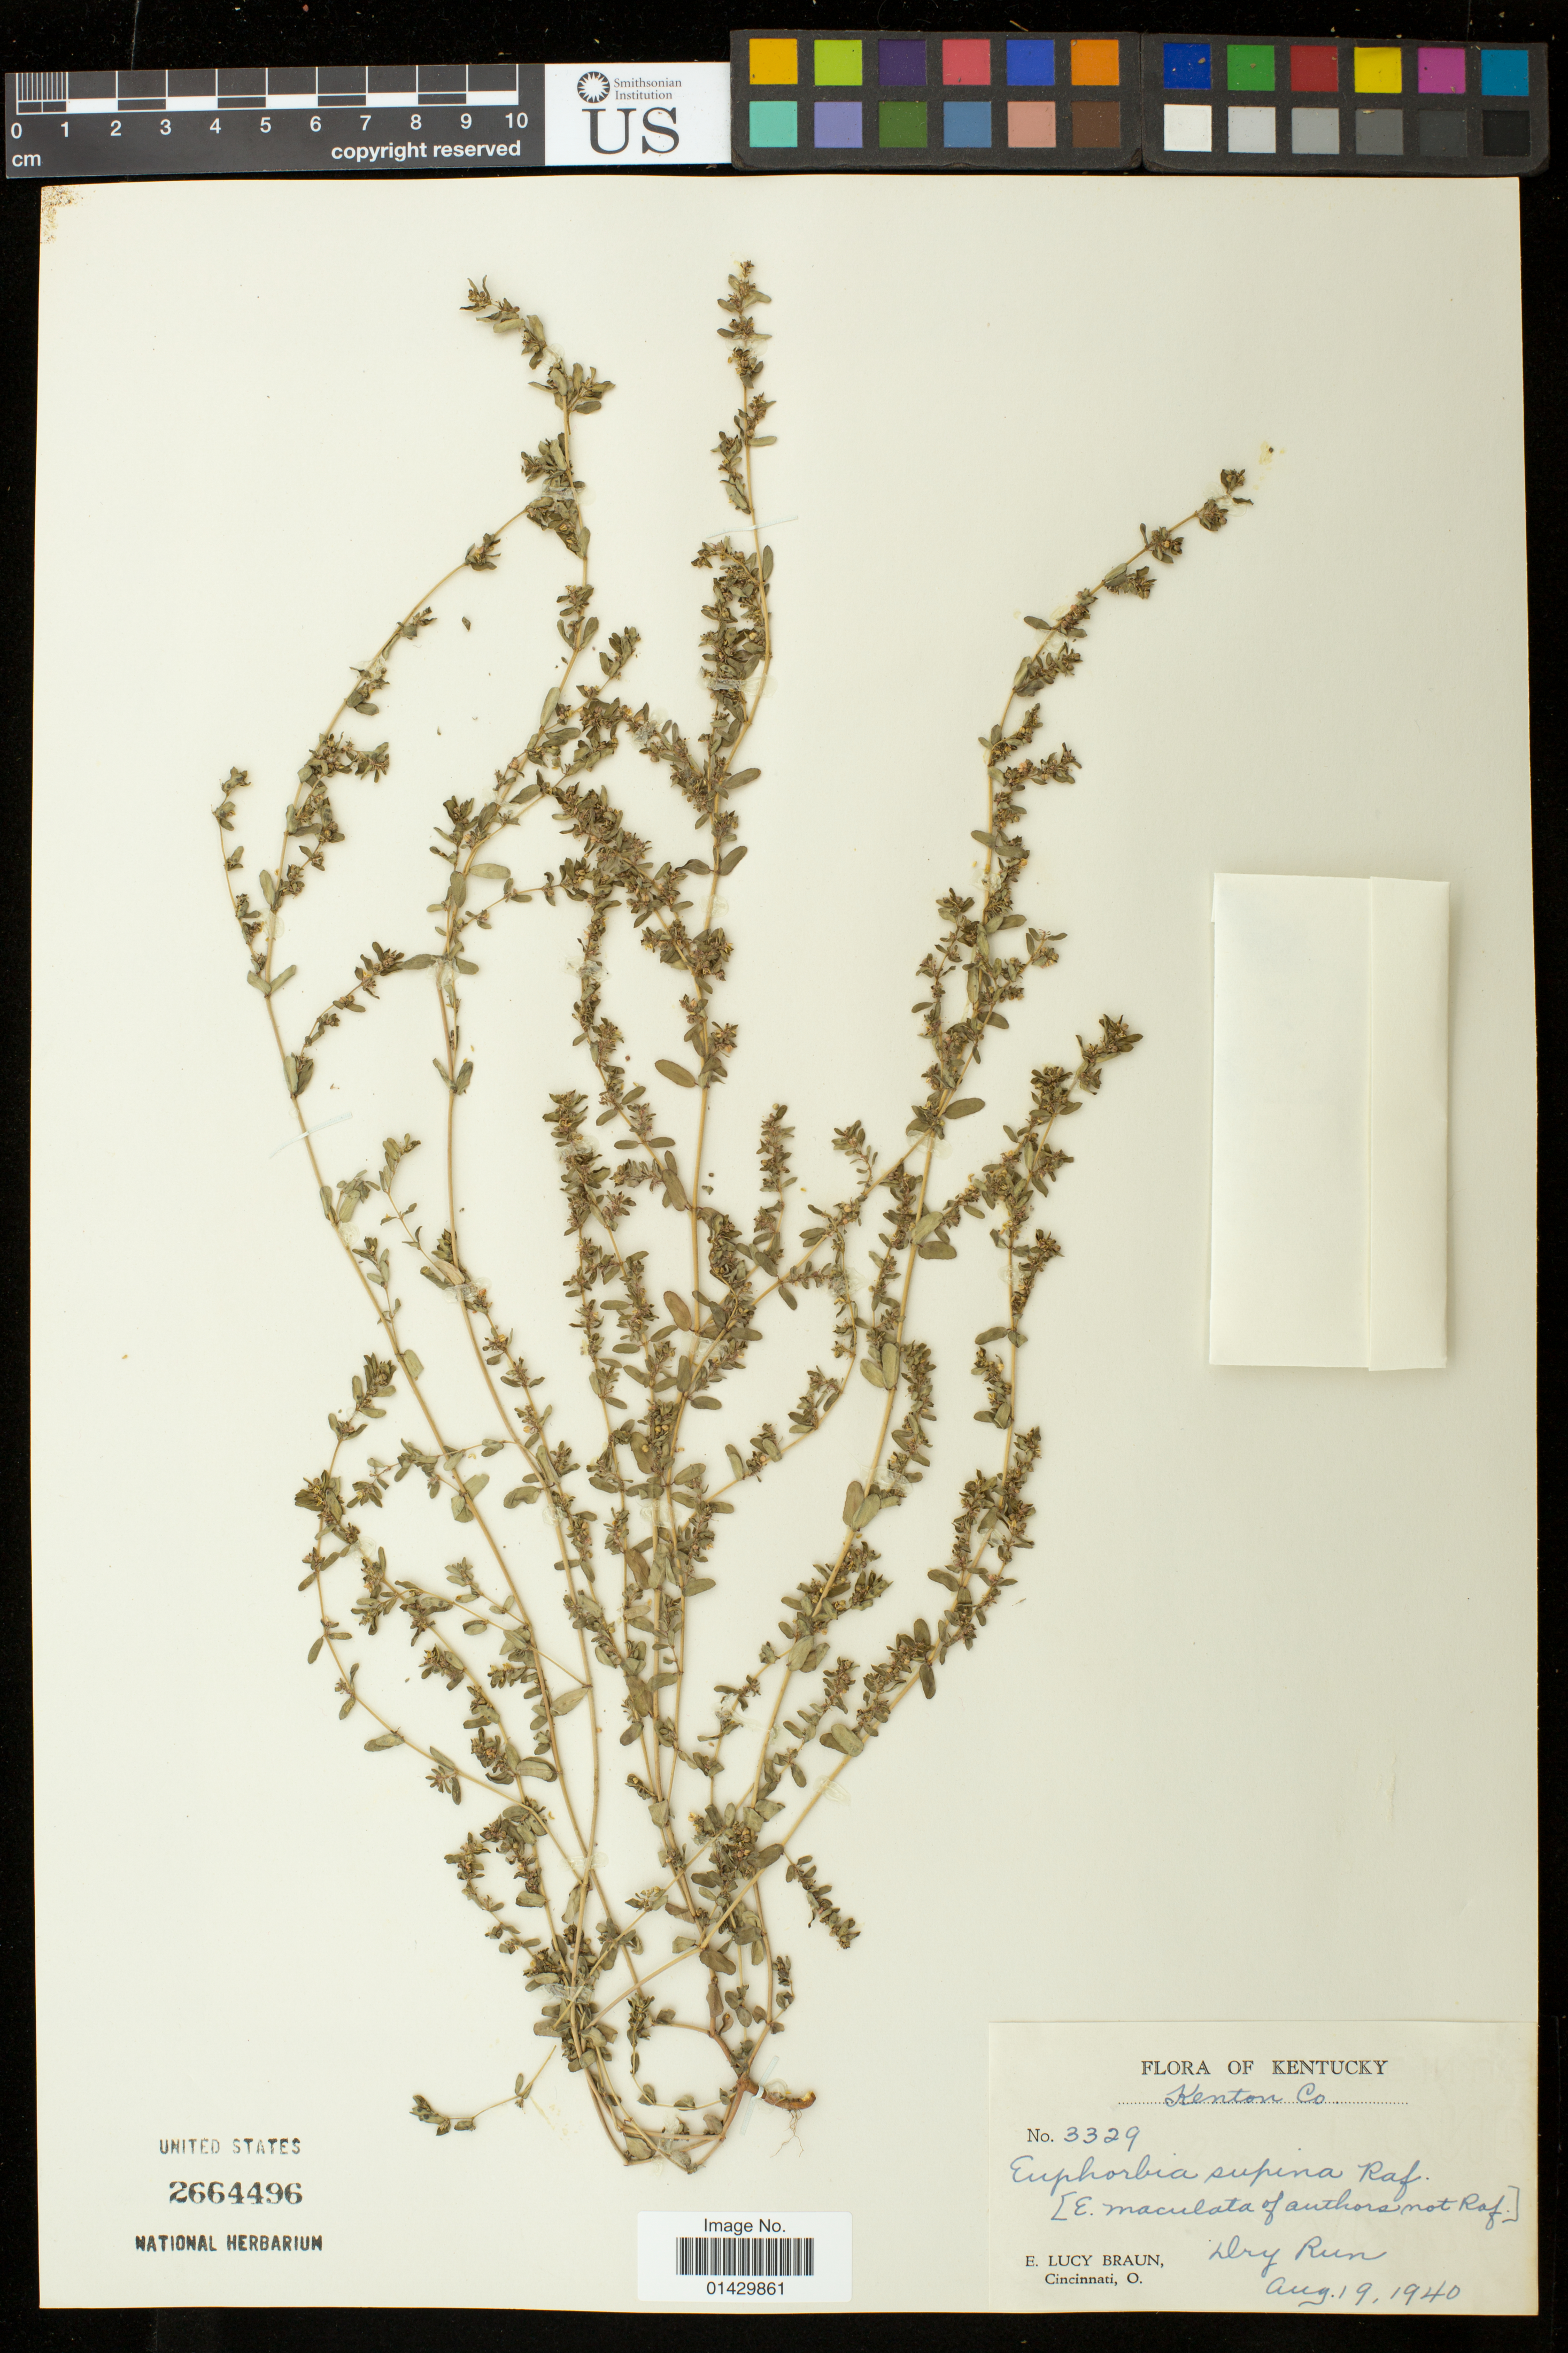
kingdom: Plantae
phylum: Tracheophyta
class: Magnoliopsida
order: Malpighiales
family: Euphorbiaceae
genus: Euphorbia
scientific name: Euphorbia maculata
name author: L.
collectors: E. L. Braun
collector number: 3329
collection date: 1940-08-19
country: United States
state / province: Kentucky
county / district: Kenton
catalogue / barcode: US 2664469